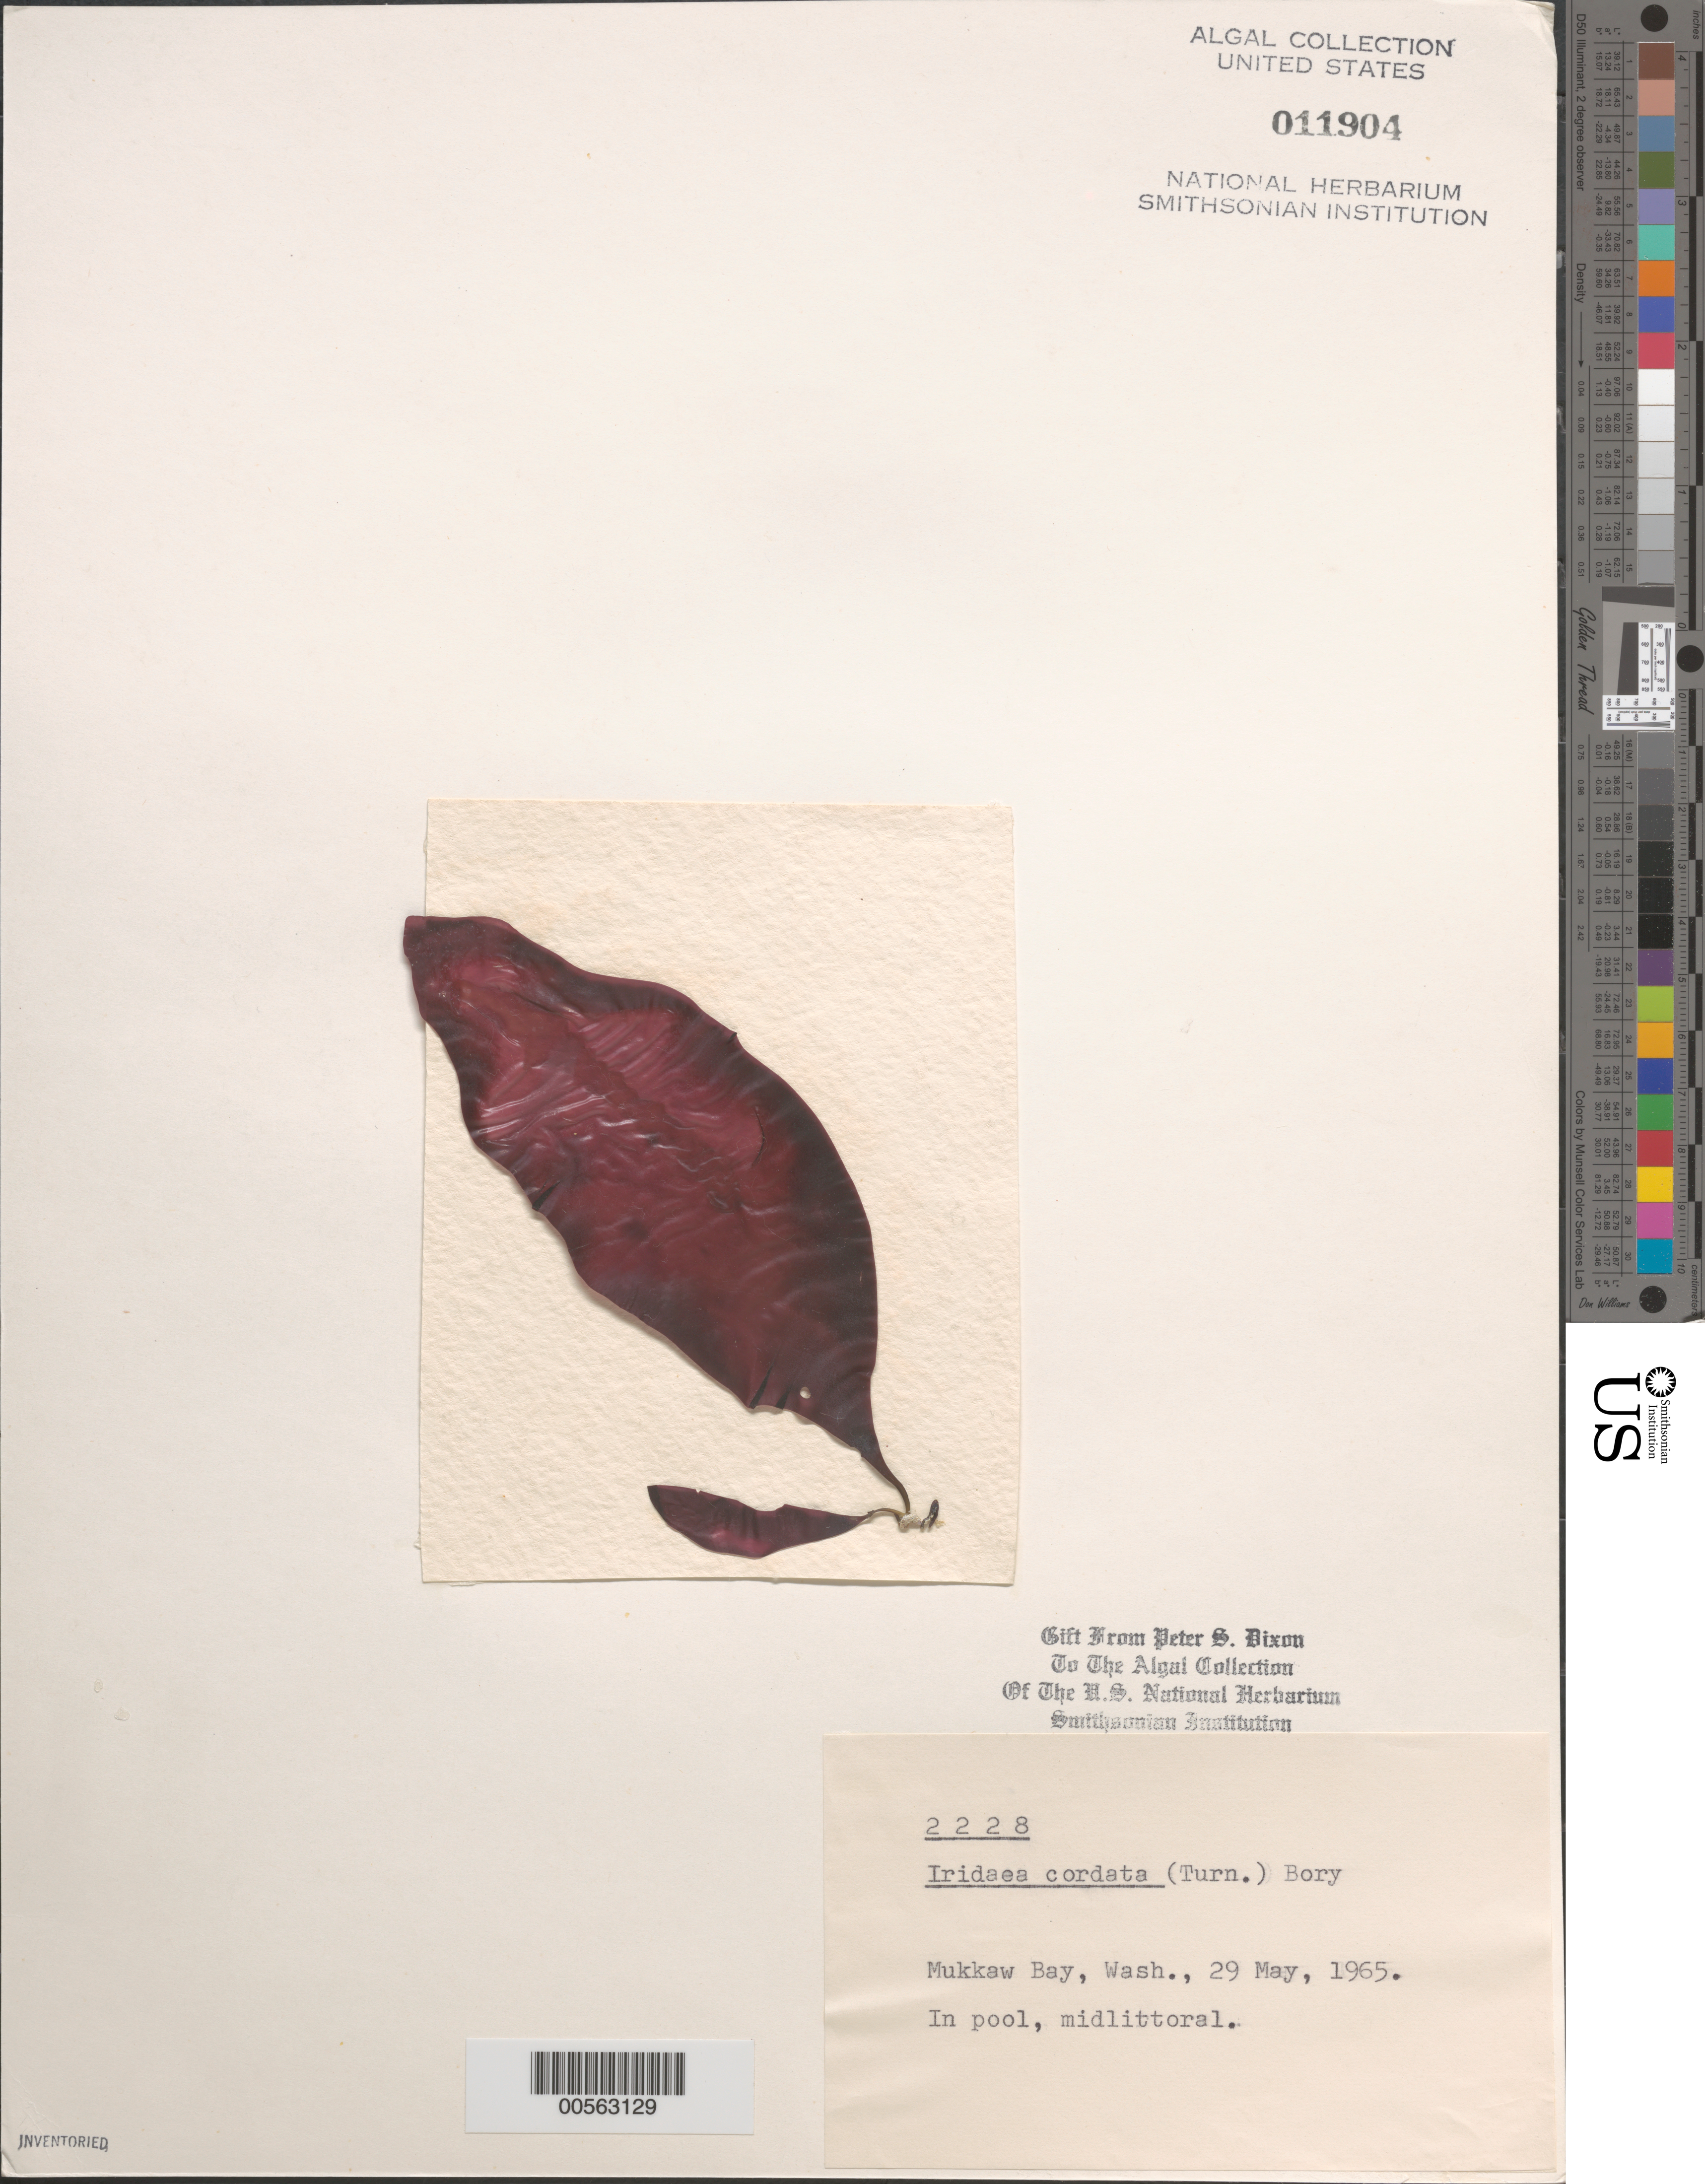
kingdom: Plantae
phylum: Rhodophyta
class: Florideophyceae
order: Gigartinales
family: Gigartinaceae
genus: Iridaea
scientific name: Iridaea cordata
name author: (Turner) Bory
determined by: Dixon, P. S.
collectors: P. S. Dixon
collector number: PSD 2228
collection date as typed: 29 May 1965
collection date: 1965-05-29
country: United States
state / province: Washington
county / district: Clallam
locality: Mukkaw Bay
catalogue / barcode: US 11904